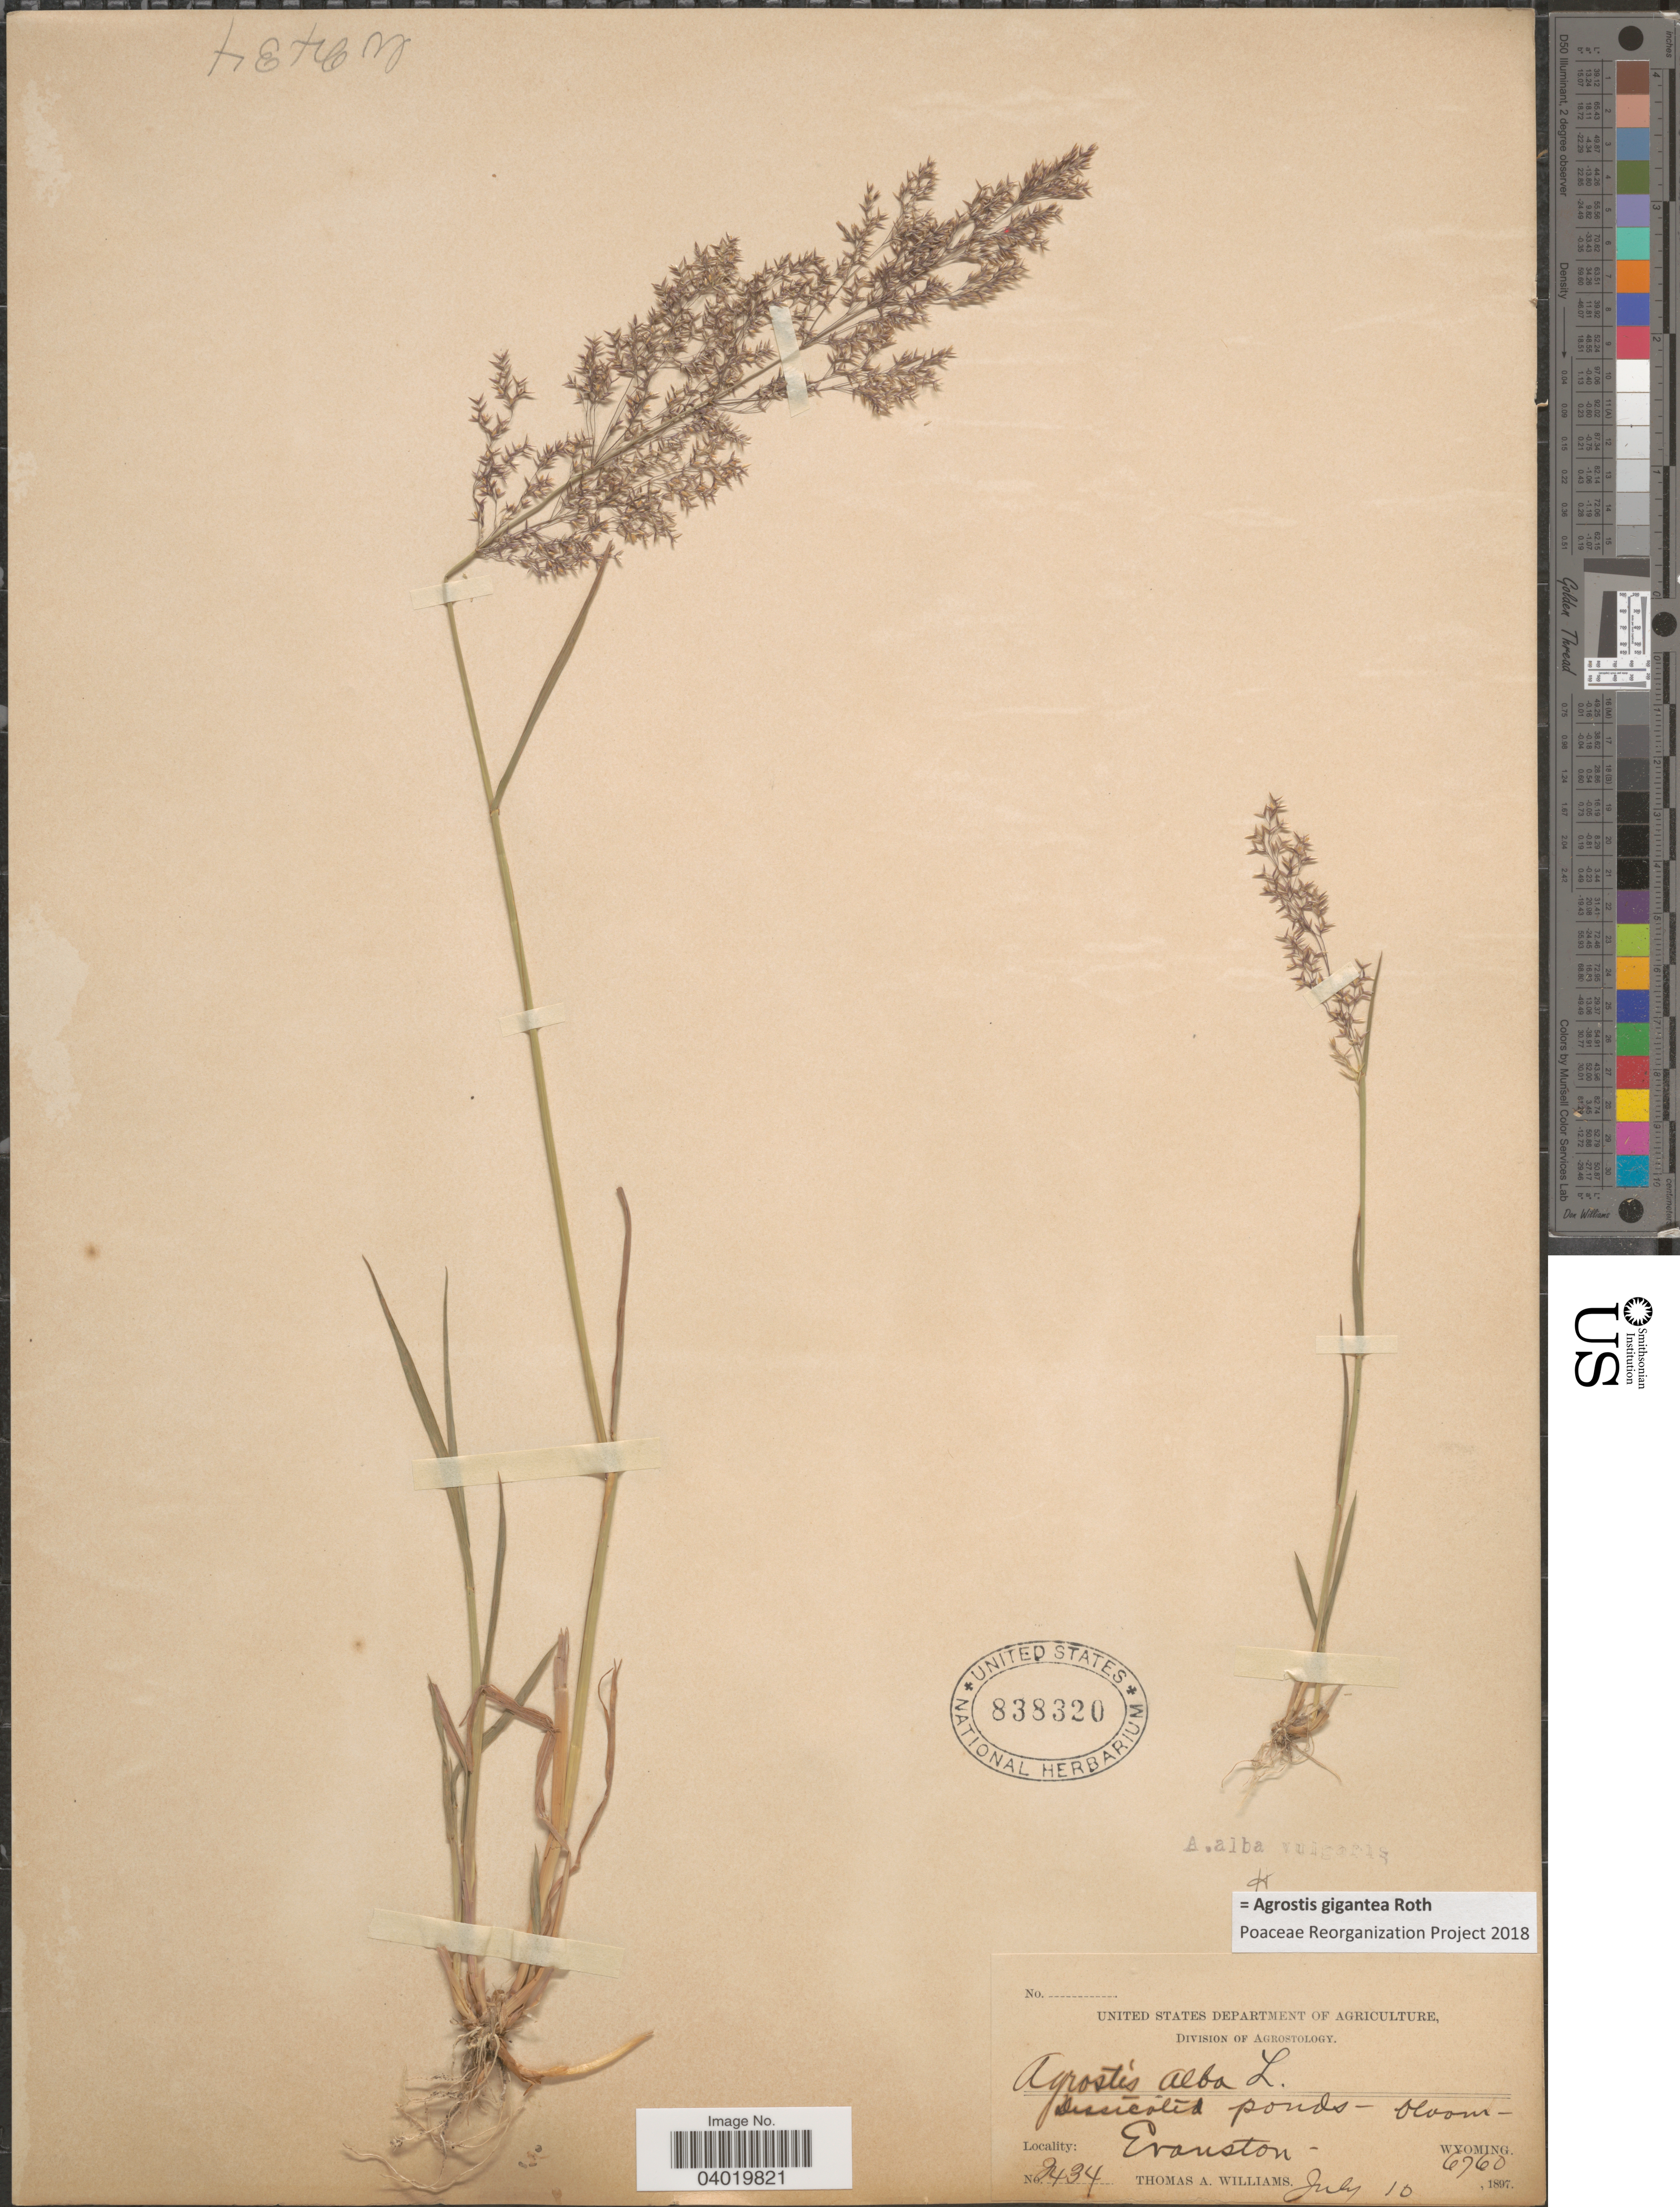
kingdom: Plantae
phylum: Tracheophyta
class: Liliopsida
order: Poales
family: Poaceae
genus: Agrostis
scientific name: Agrostis gigantea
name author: Roth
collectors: T. A. Williams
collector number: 2434*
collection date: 1897-07-10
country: United States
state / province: Wyoming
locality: Evanston.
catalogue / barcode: US 838320